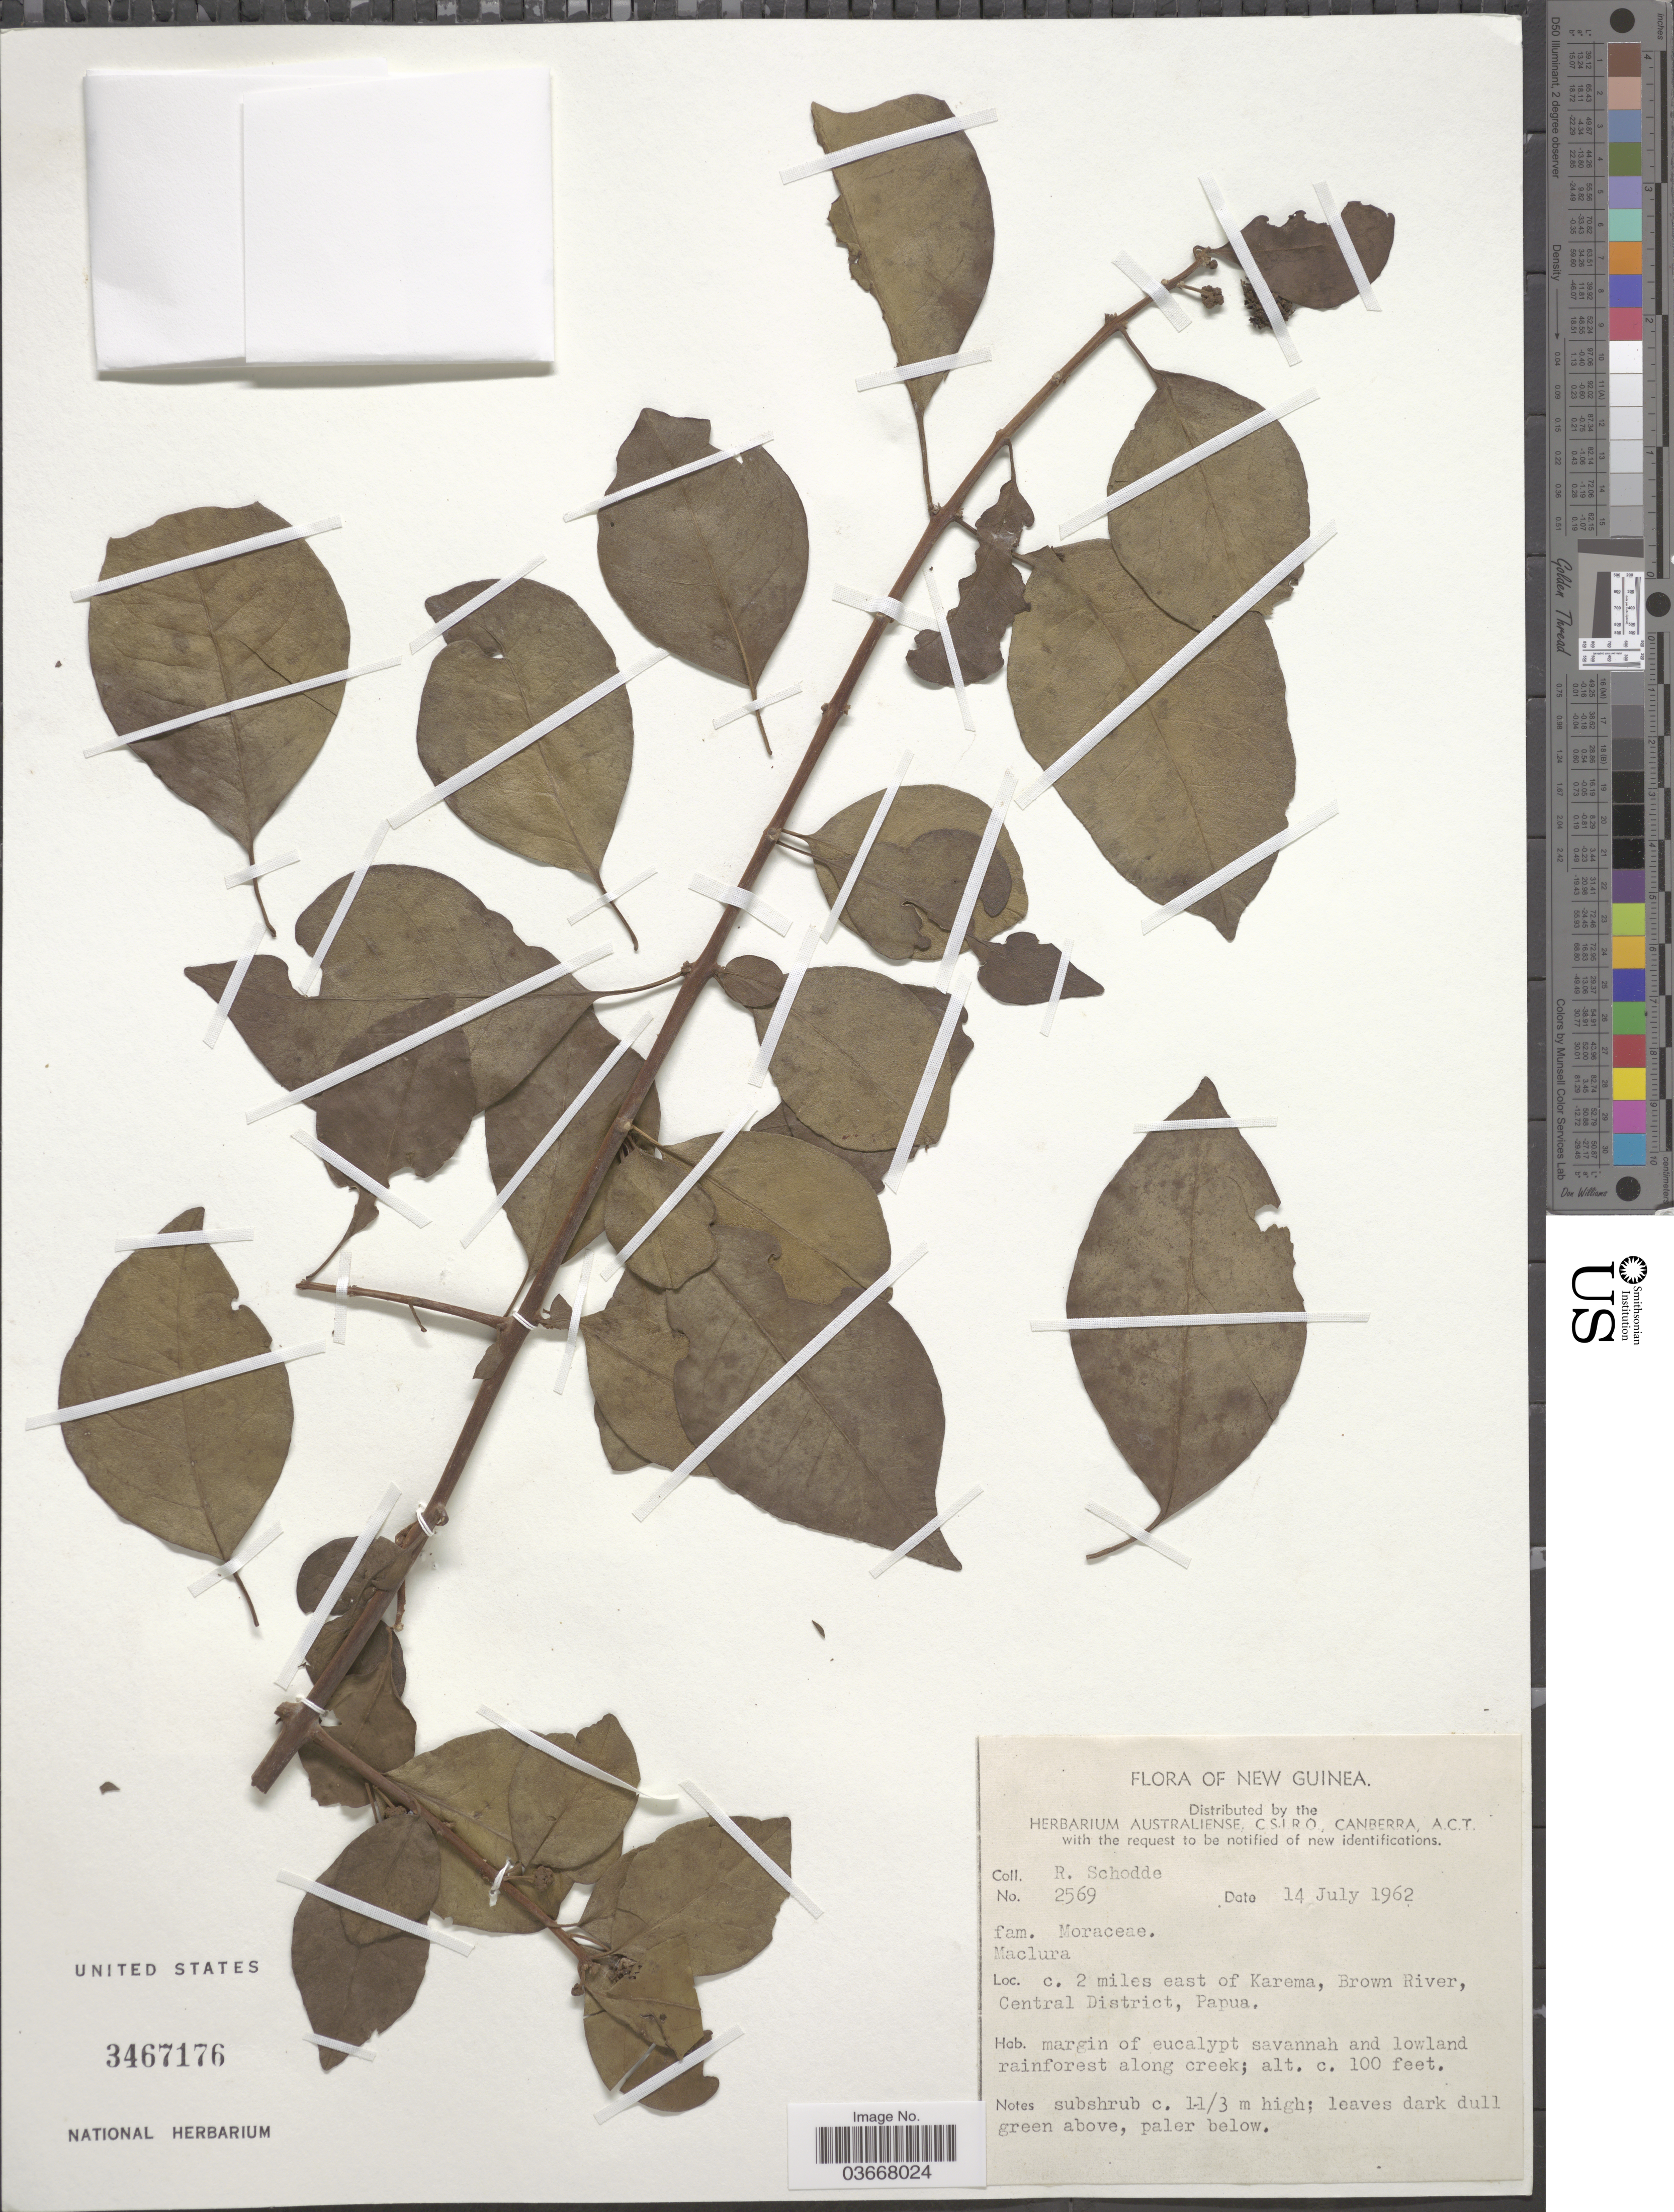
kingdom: Plantae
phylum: Tracheophyta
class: Magnoliopsida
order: Rosales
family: Moraceae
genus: Maclura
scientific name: Maclura sp.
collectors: R. Schodde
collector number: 2569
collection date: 1962-07-14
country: Papua New Guinea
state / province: Central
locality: New Guinea. C. 2 miles east of Karema, Brown River, Central District, Papua.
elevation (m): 30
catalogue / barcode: US 3467176